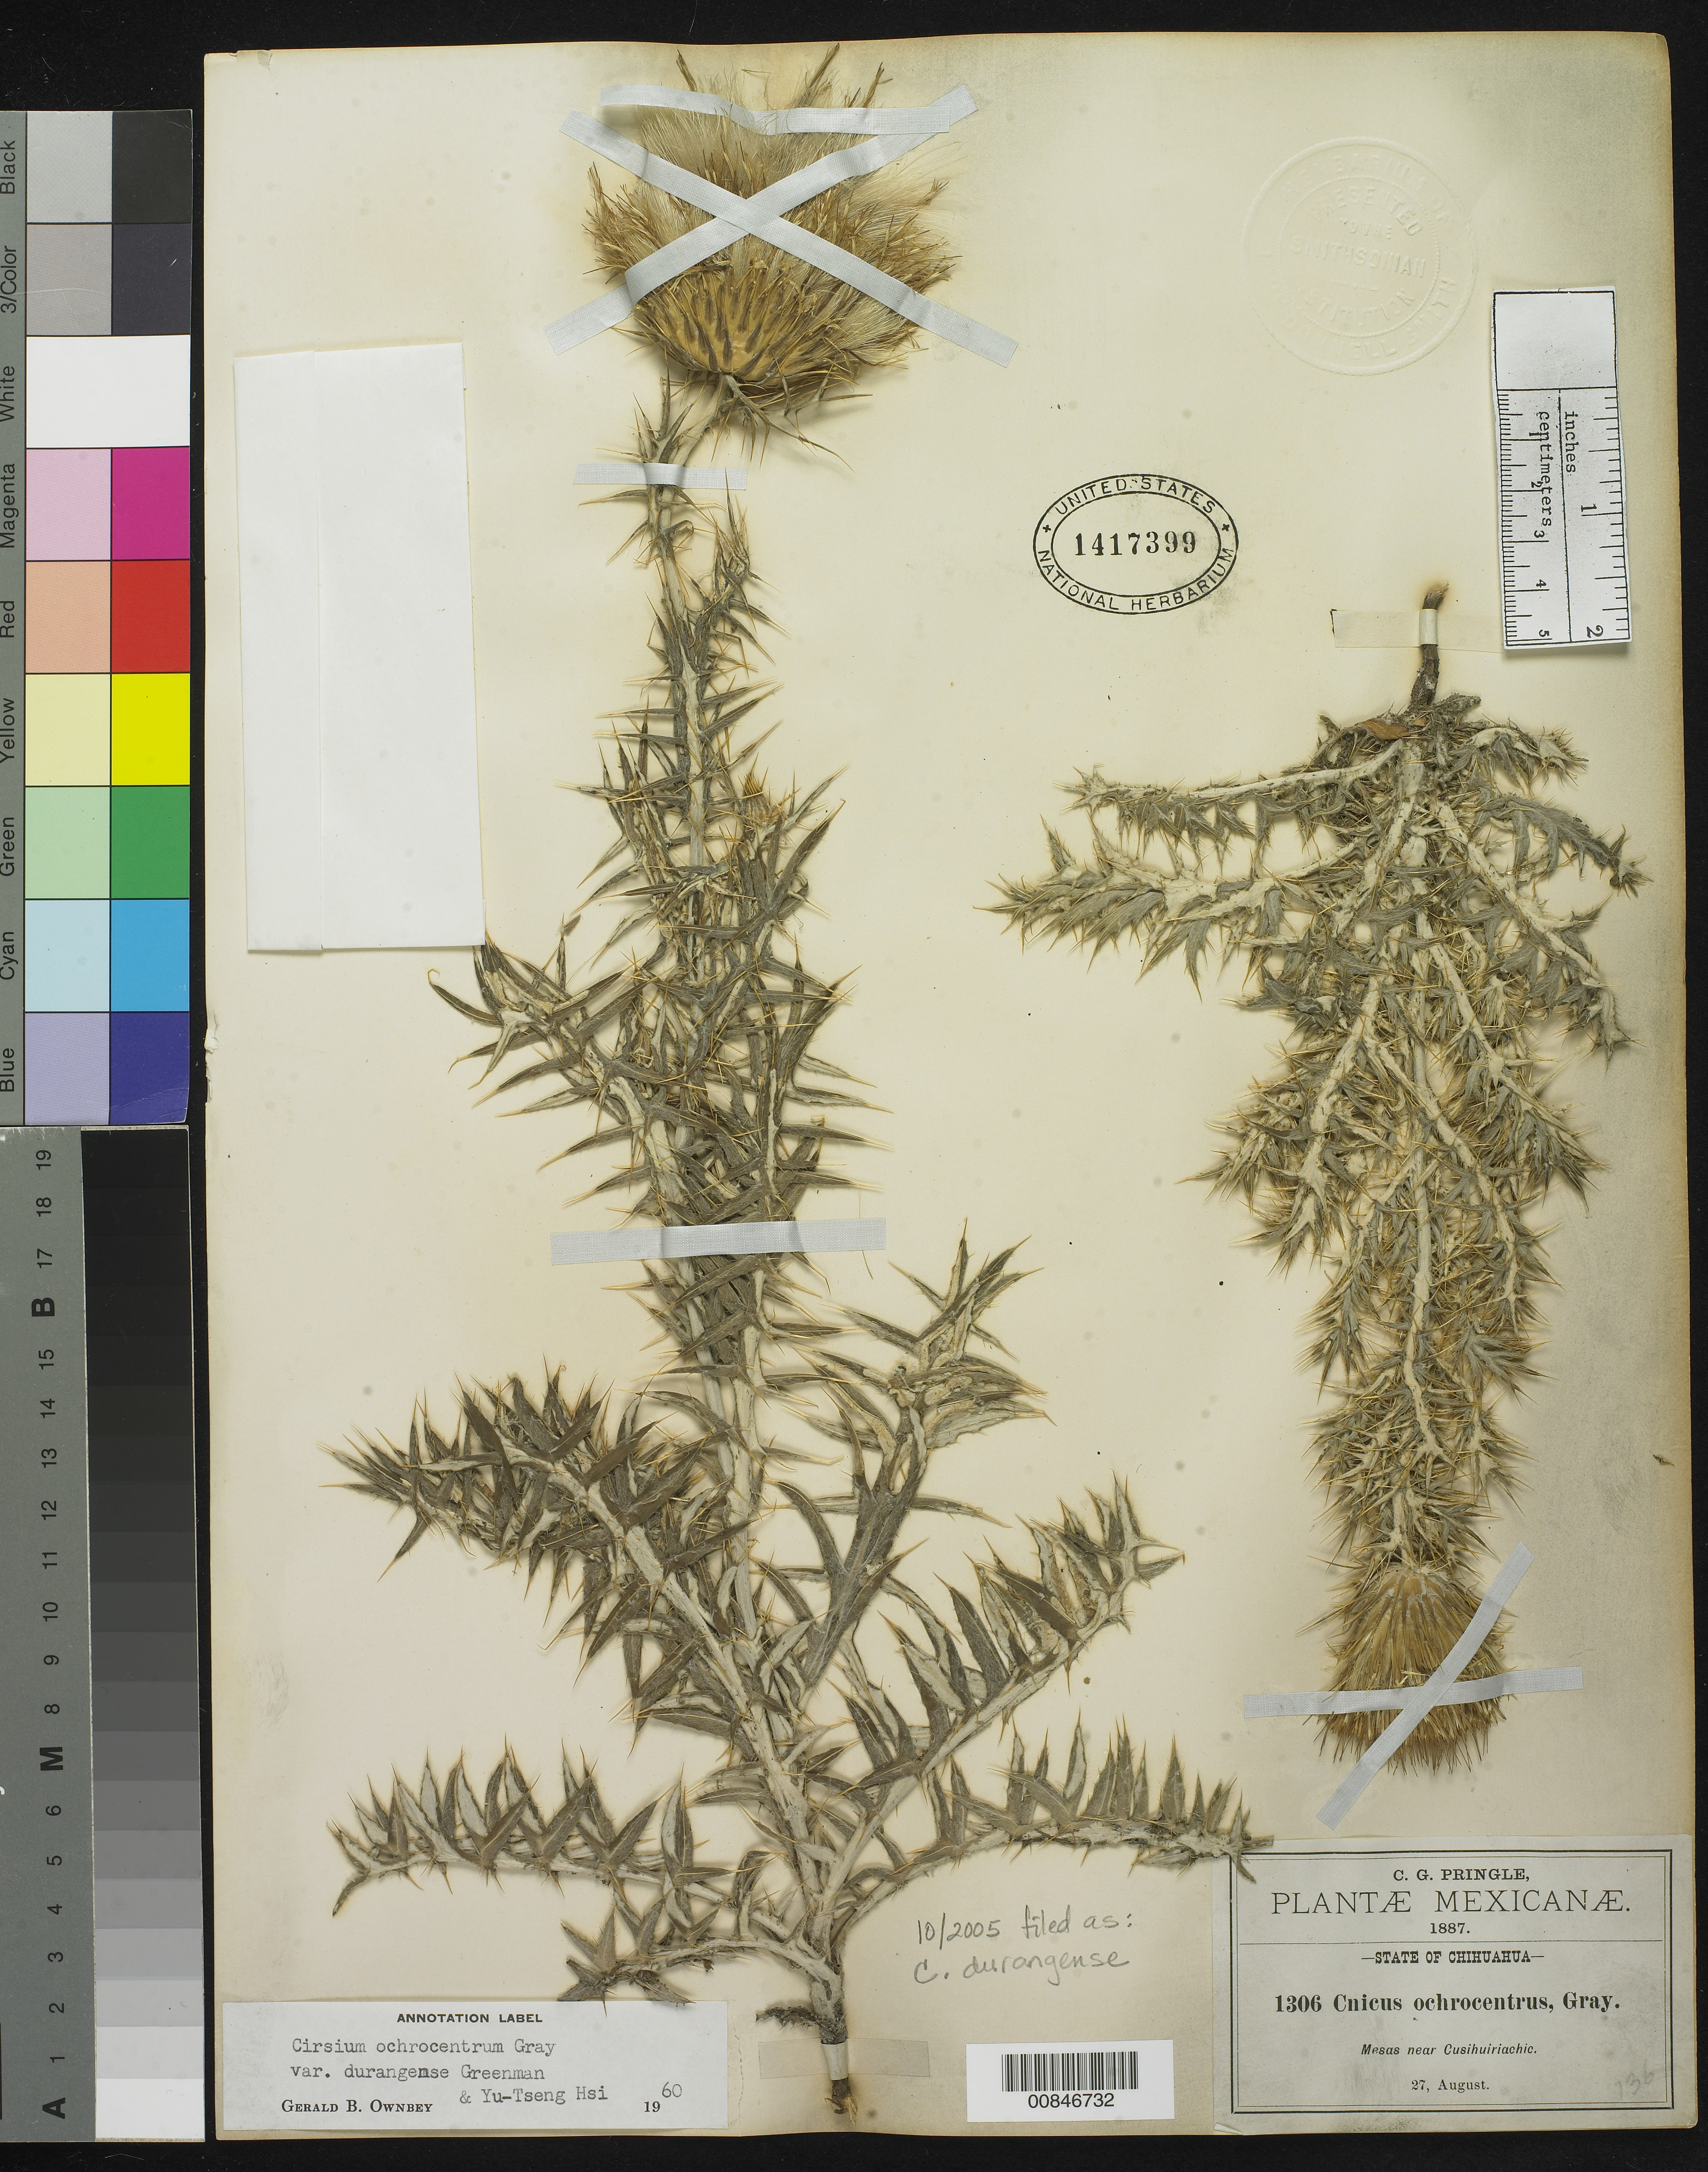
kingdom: Plantae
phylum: Tracheophyta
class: Magnoliopsida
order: Asterales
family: Asteraceae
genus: Cirsium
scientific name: Cirsium durangense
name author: (Greenm.) G.B. Ownbey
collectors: C. G. Pringle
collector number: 1306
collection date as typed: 27 Aug 1887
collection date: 1887-08-27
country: Mexico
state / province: Chihuahua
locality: Mesas near Cusihuiriachic, Chihuahua.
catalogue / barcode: US 1417399